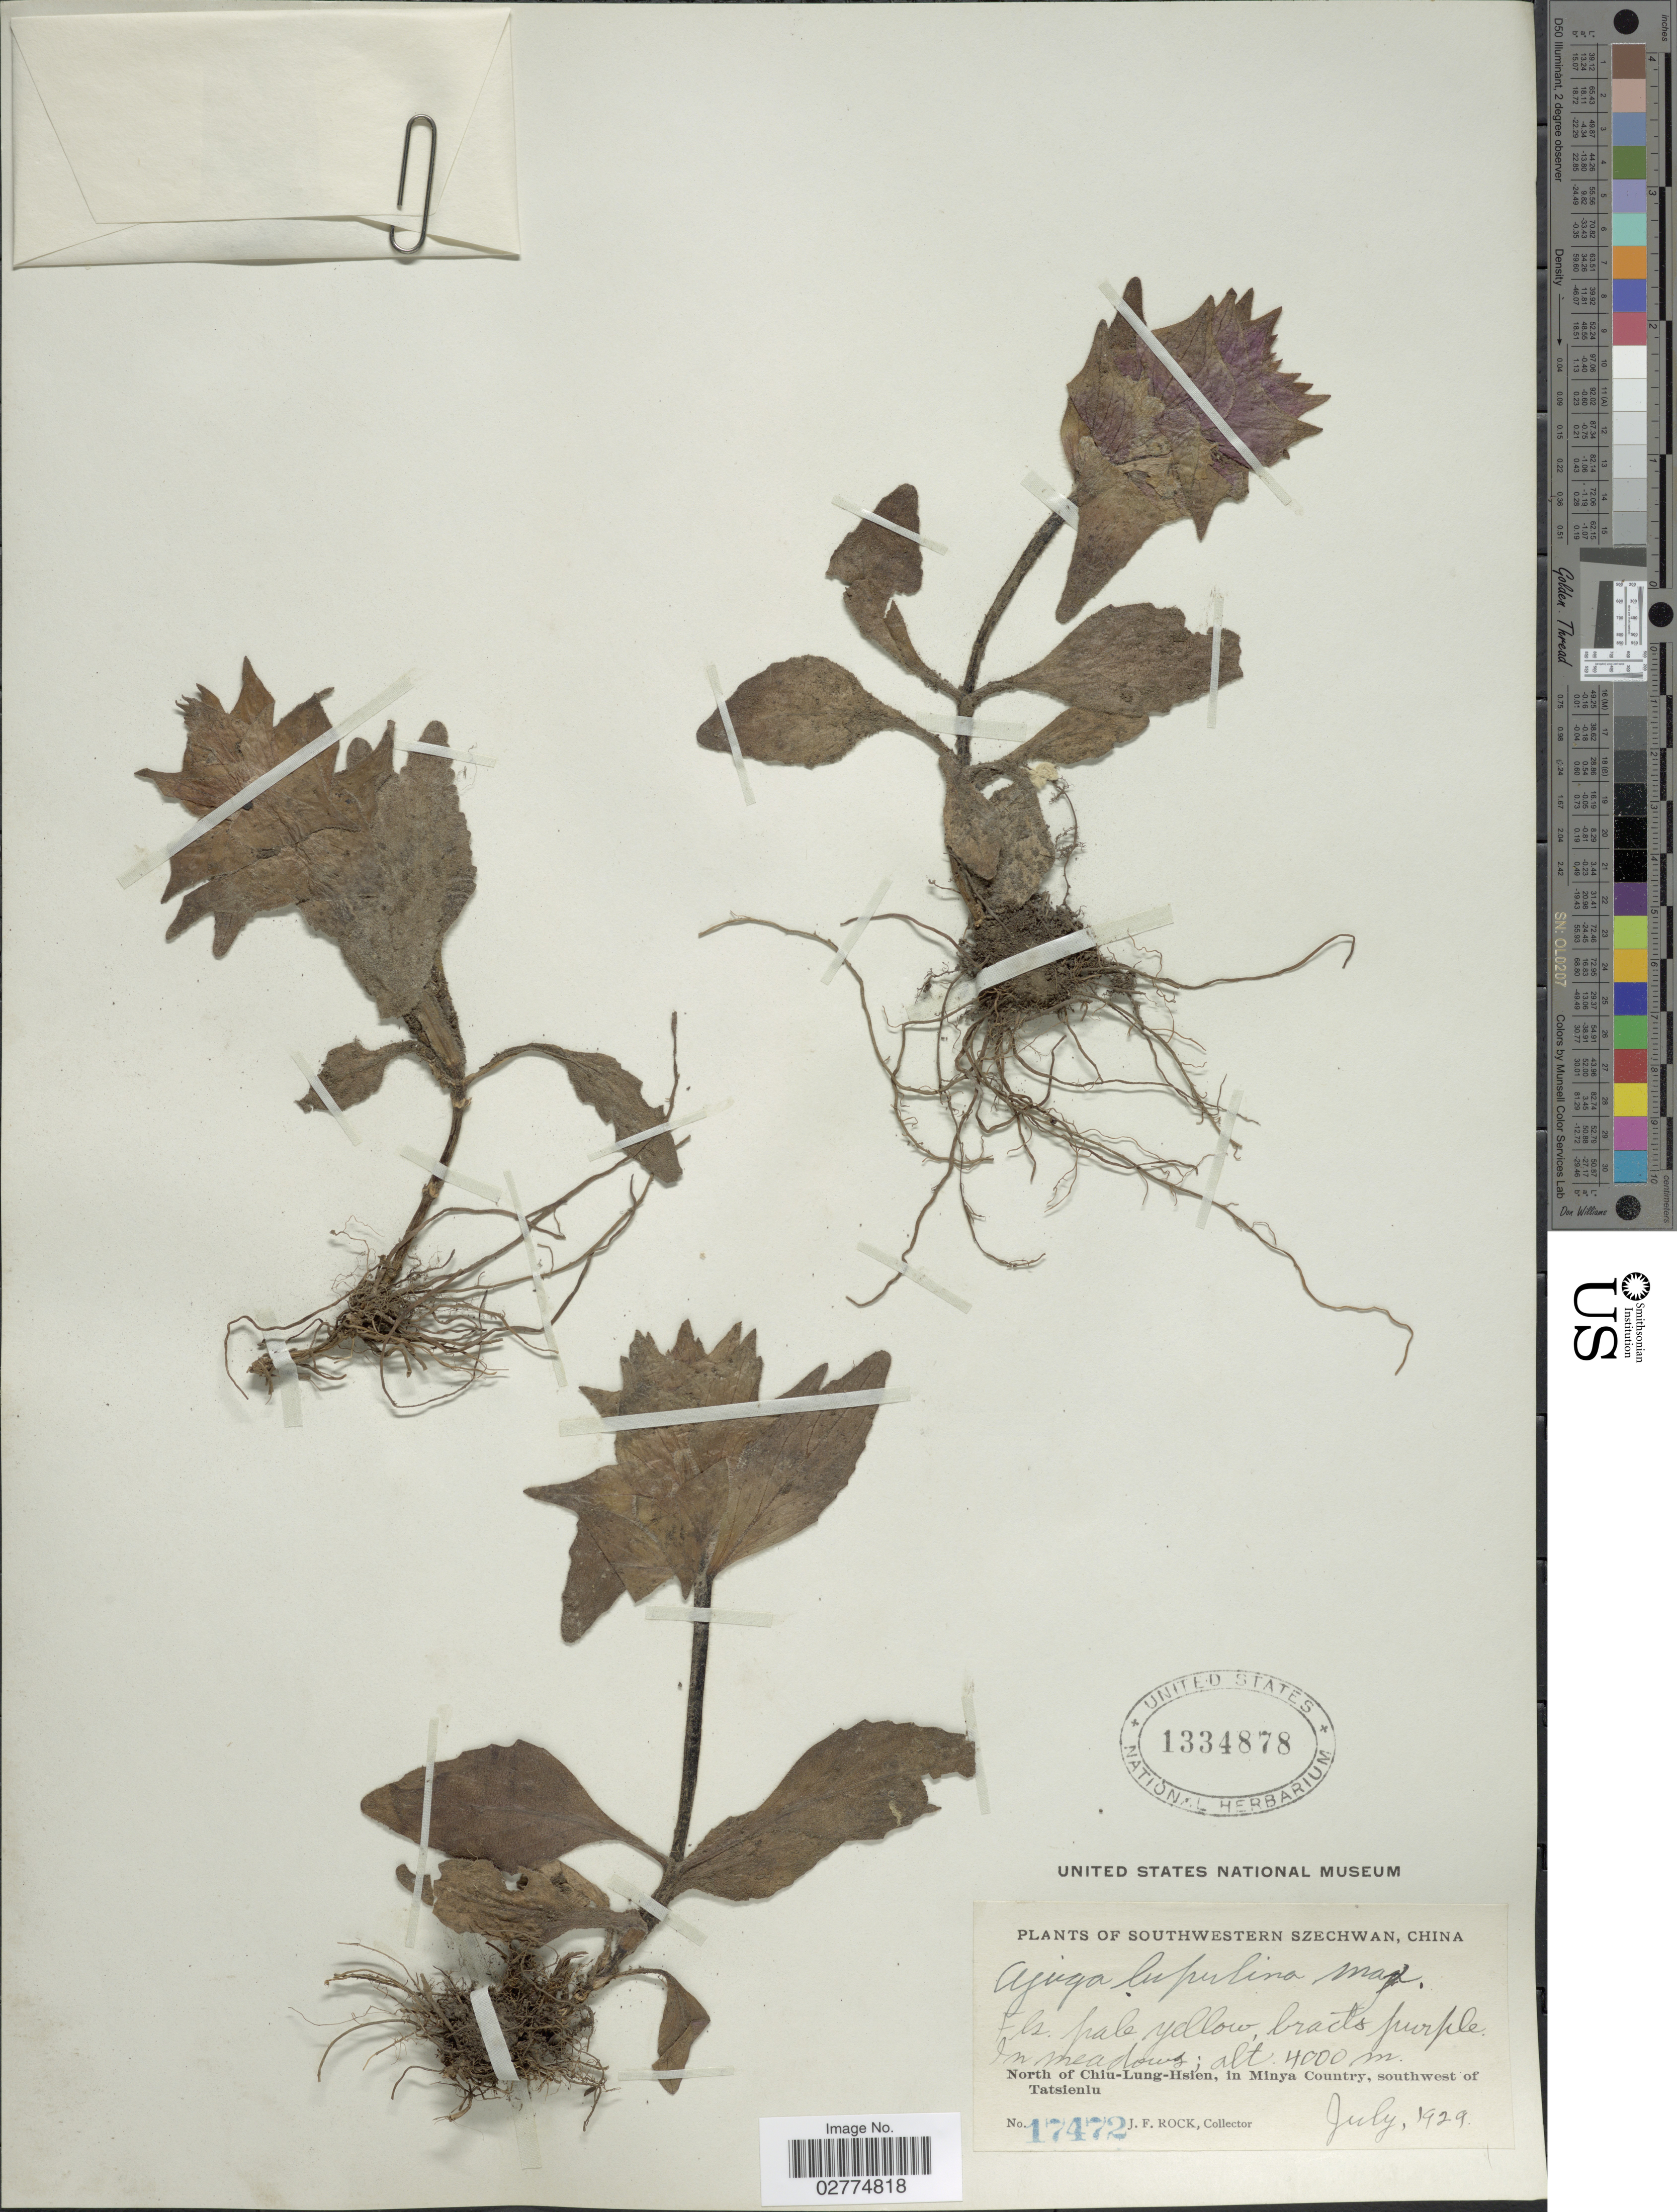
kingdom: Plantae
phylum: Tracheophyta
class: Magnoliopsida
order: Lamiales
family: Lamiaceae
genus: Ajuga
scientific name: Ajuga lupulina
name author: Maxim.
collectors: J. Rock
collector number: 17472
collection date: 1929-07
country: China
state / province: Sichuan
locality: Southwestern Szechwan, North of Chiu-Lung-Hsien, in Minya Country, southwest of Tatsienlu.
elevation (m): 4000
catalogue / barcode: US 1334878